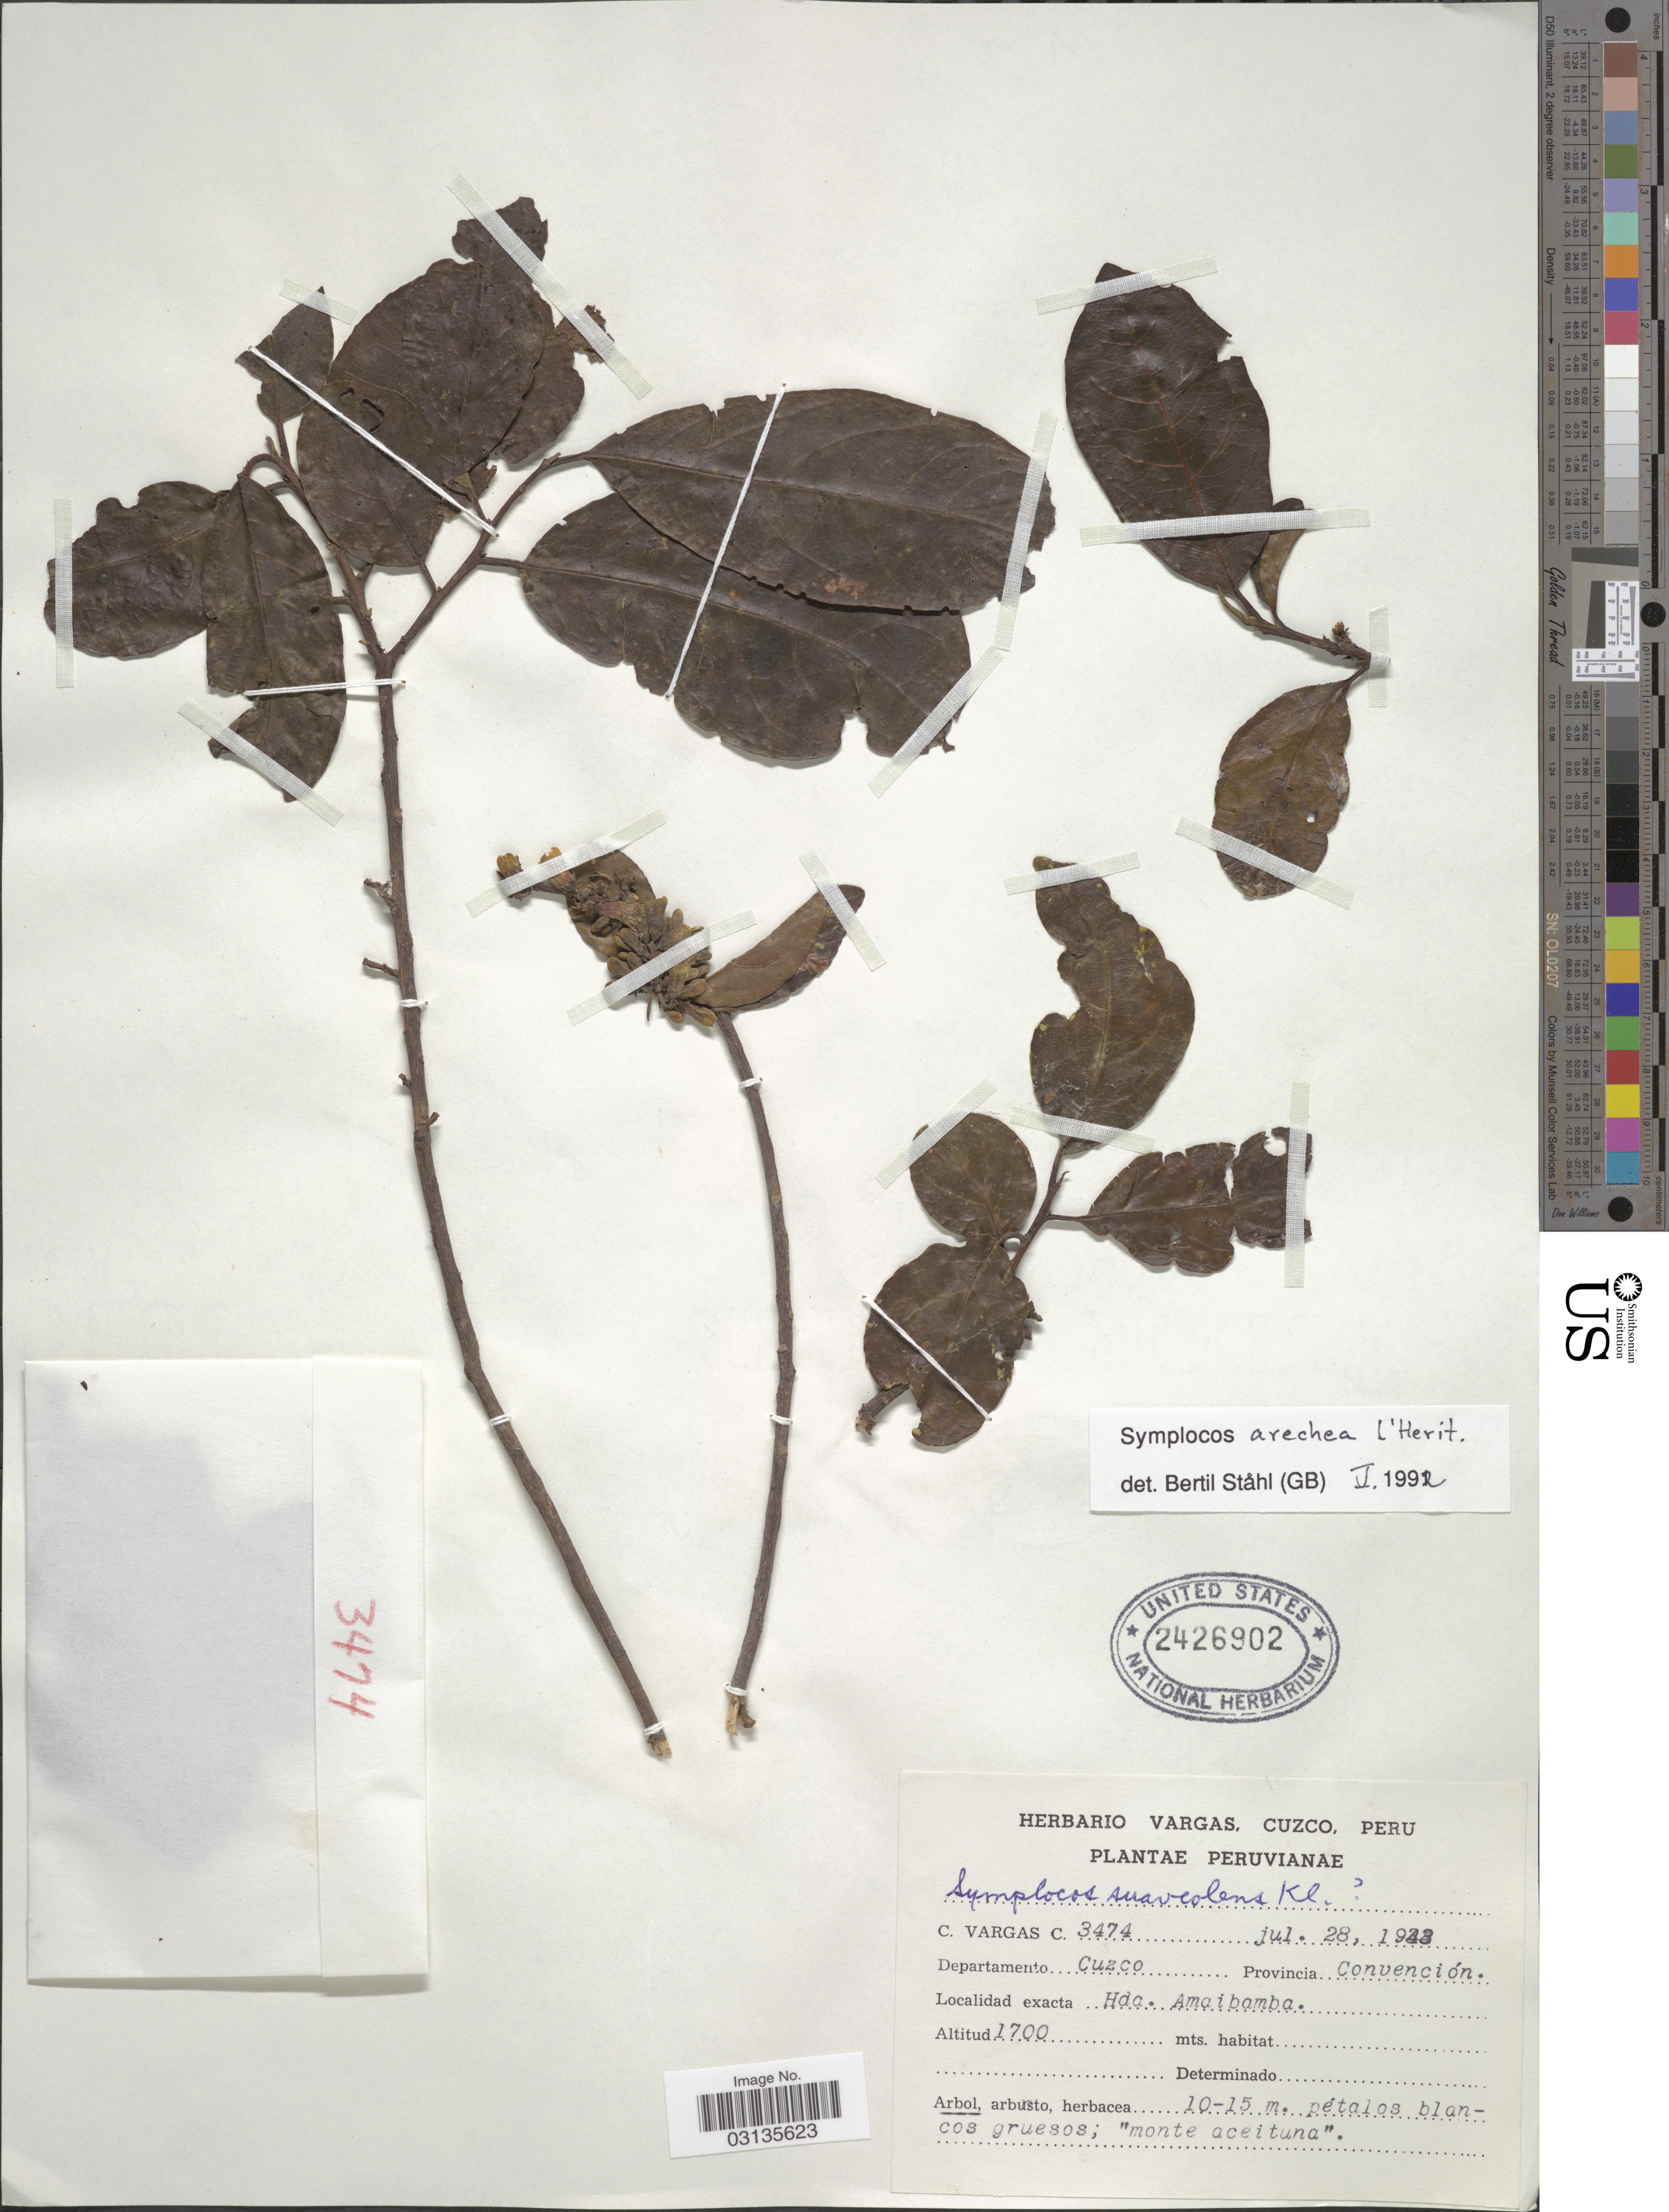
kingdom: Plantae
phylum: Tracheophyta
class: Magnoliopsida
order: Ericales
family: Symplocaceae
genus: Symplocos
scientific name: Symplocos arechea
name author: L'Hér.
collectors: C. Vargas Calderón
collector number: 3474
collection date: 1933-07-28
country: Peru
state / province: Cusco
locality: Departamento Cuzco. Provincia Convención. Hda. Amaibamba.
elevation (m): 1700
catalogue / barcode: US 2426902